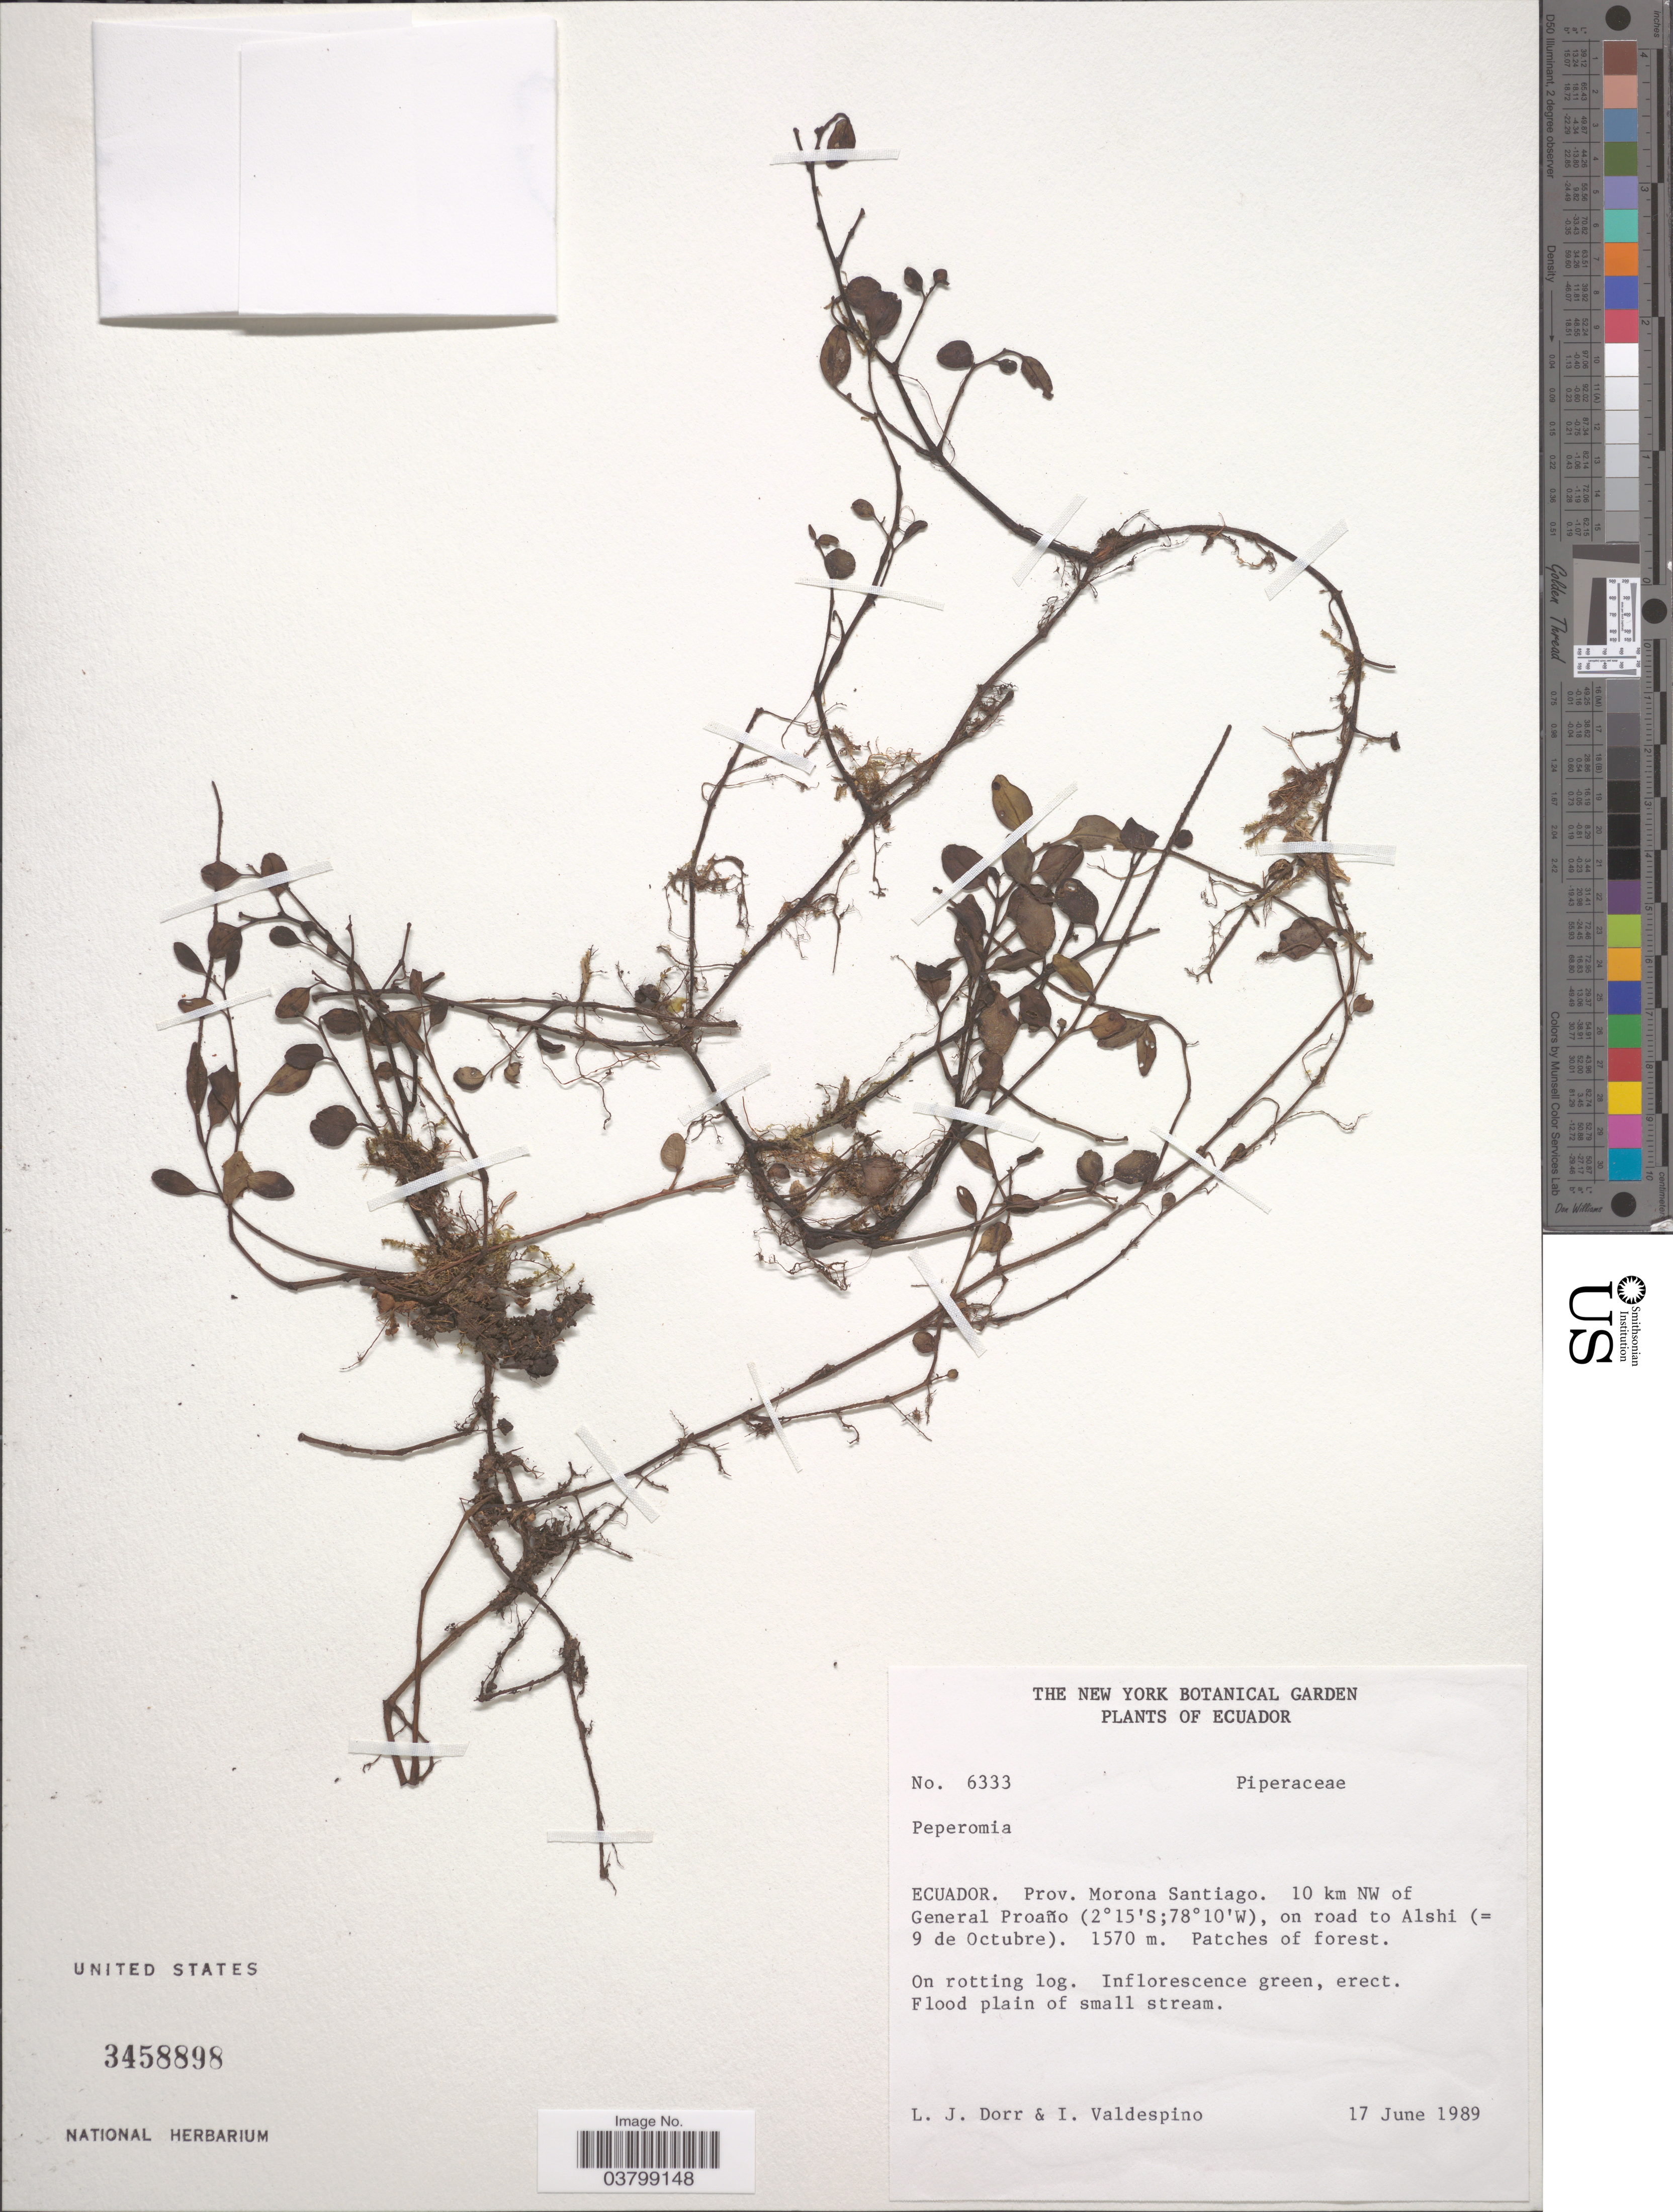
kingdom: Plantae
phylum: Tracheophyta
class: Magnoliopsida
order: Piperales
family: Piperaceae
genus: Peperomia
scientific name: Peperomia sp.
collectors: L. J. Dorr & I. Valdespino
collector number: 6333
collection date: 1989-06-17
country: Ecuador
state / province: Morona-Santiago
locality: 10 km NW of General Proaño, on road to Alshi.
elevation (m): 1570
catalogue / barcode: US 3458898